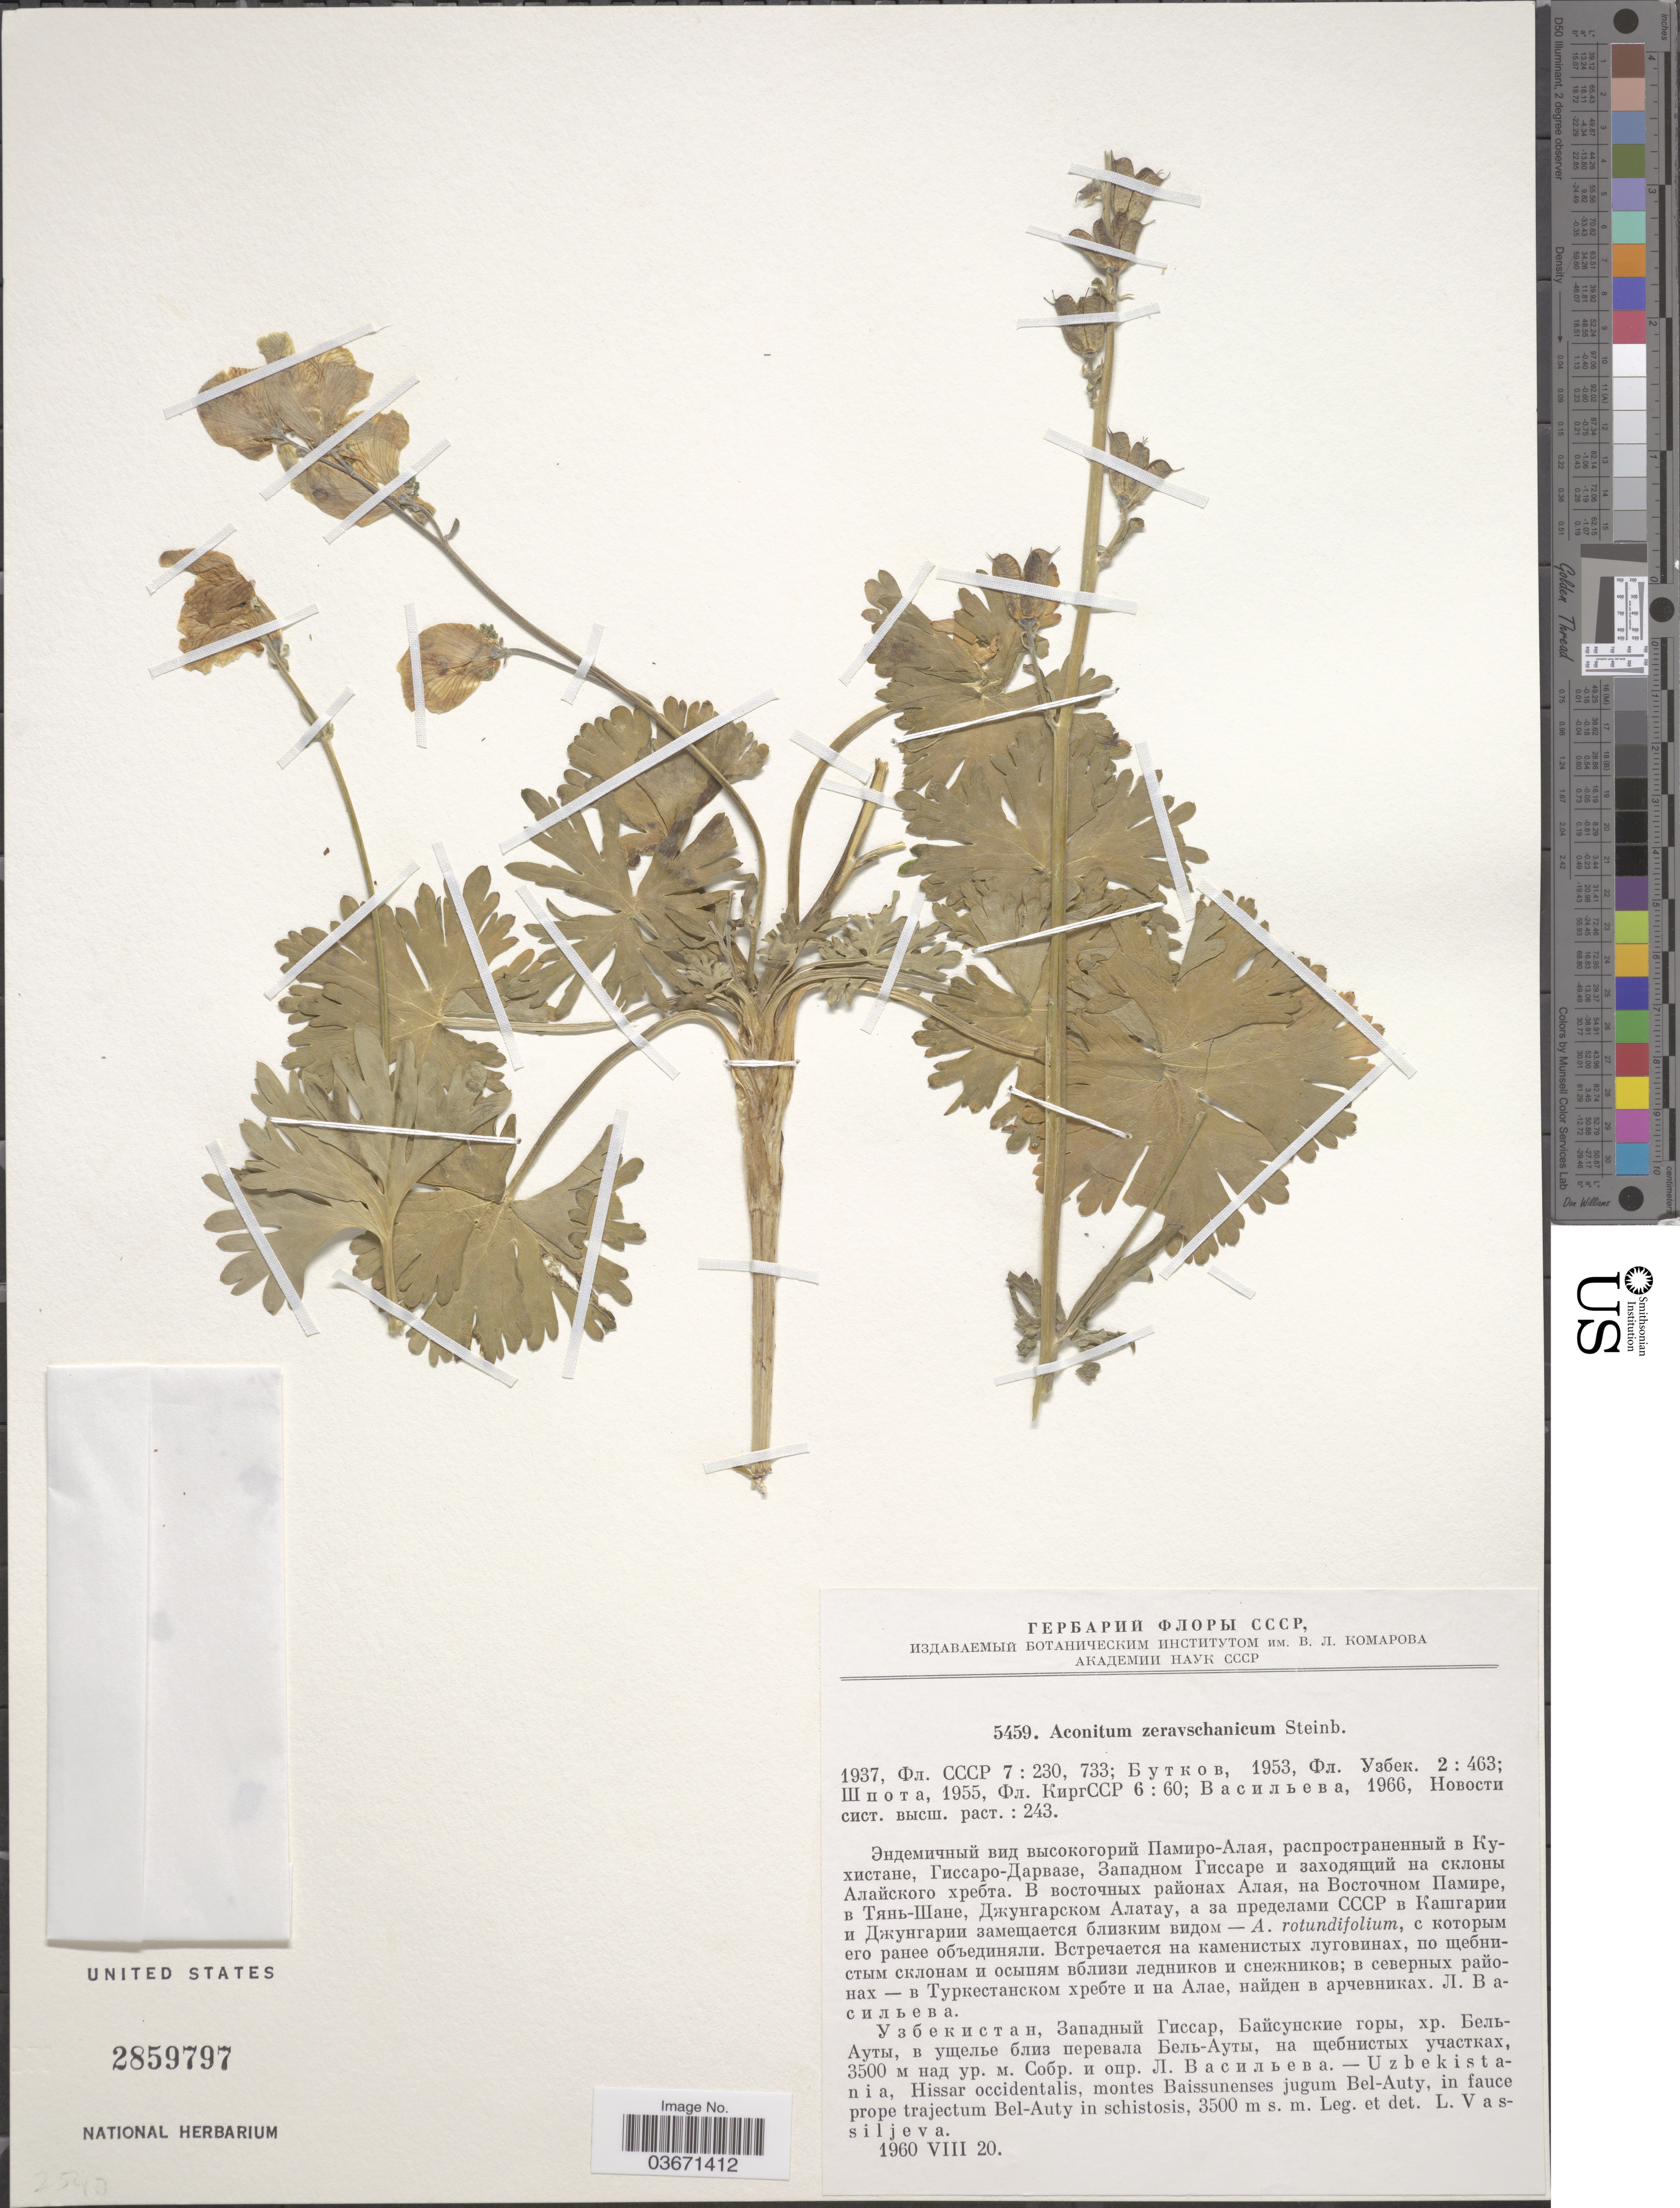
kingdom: Plantae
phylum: Tracheophyta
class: Magnoliopsida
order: Ranunculales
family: Ranunculaceae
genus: Aconitum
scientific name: Aconitum zeravschanicum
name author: Steinb.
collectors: L. Vassiljeva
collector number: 5459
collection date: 1960-08-20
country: Uzbekistan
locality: Hissar occidentalis, montes Baissunenses jugum Bel-Auty, in fauce prope trajectum Bel-Auty in schistosis.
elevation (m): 3500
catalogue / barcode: US 2859797